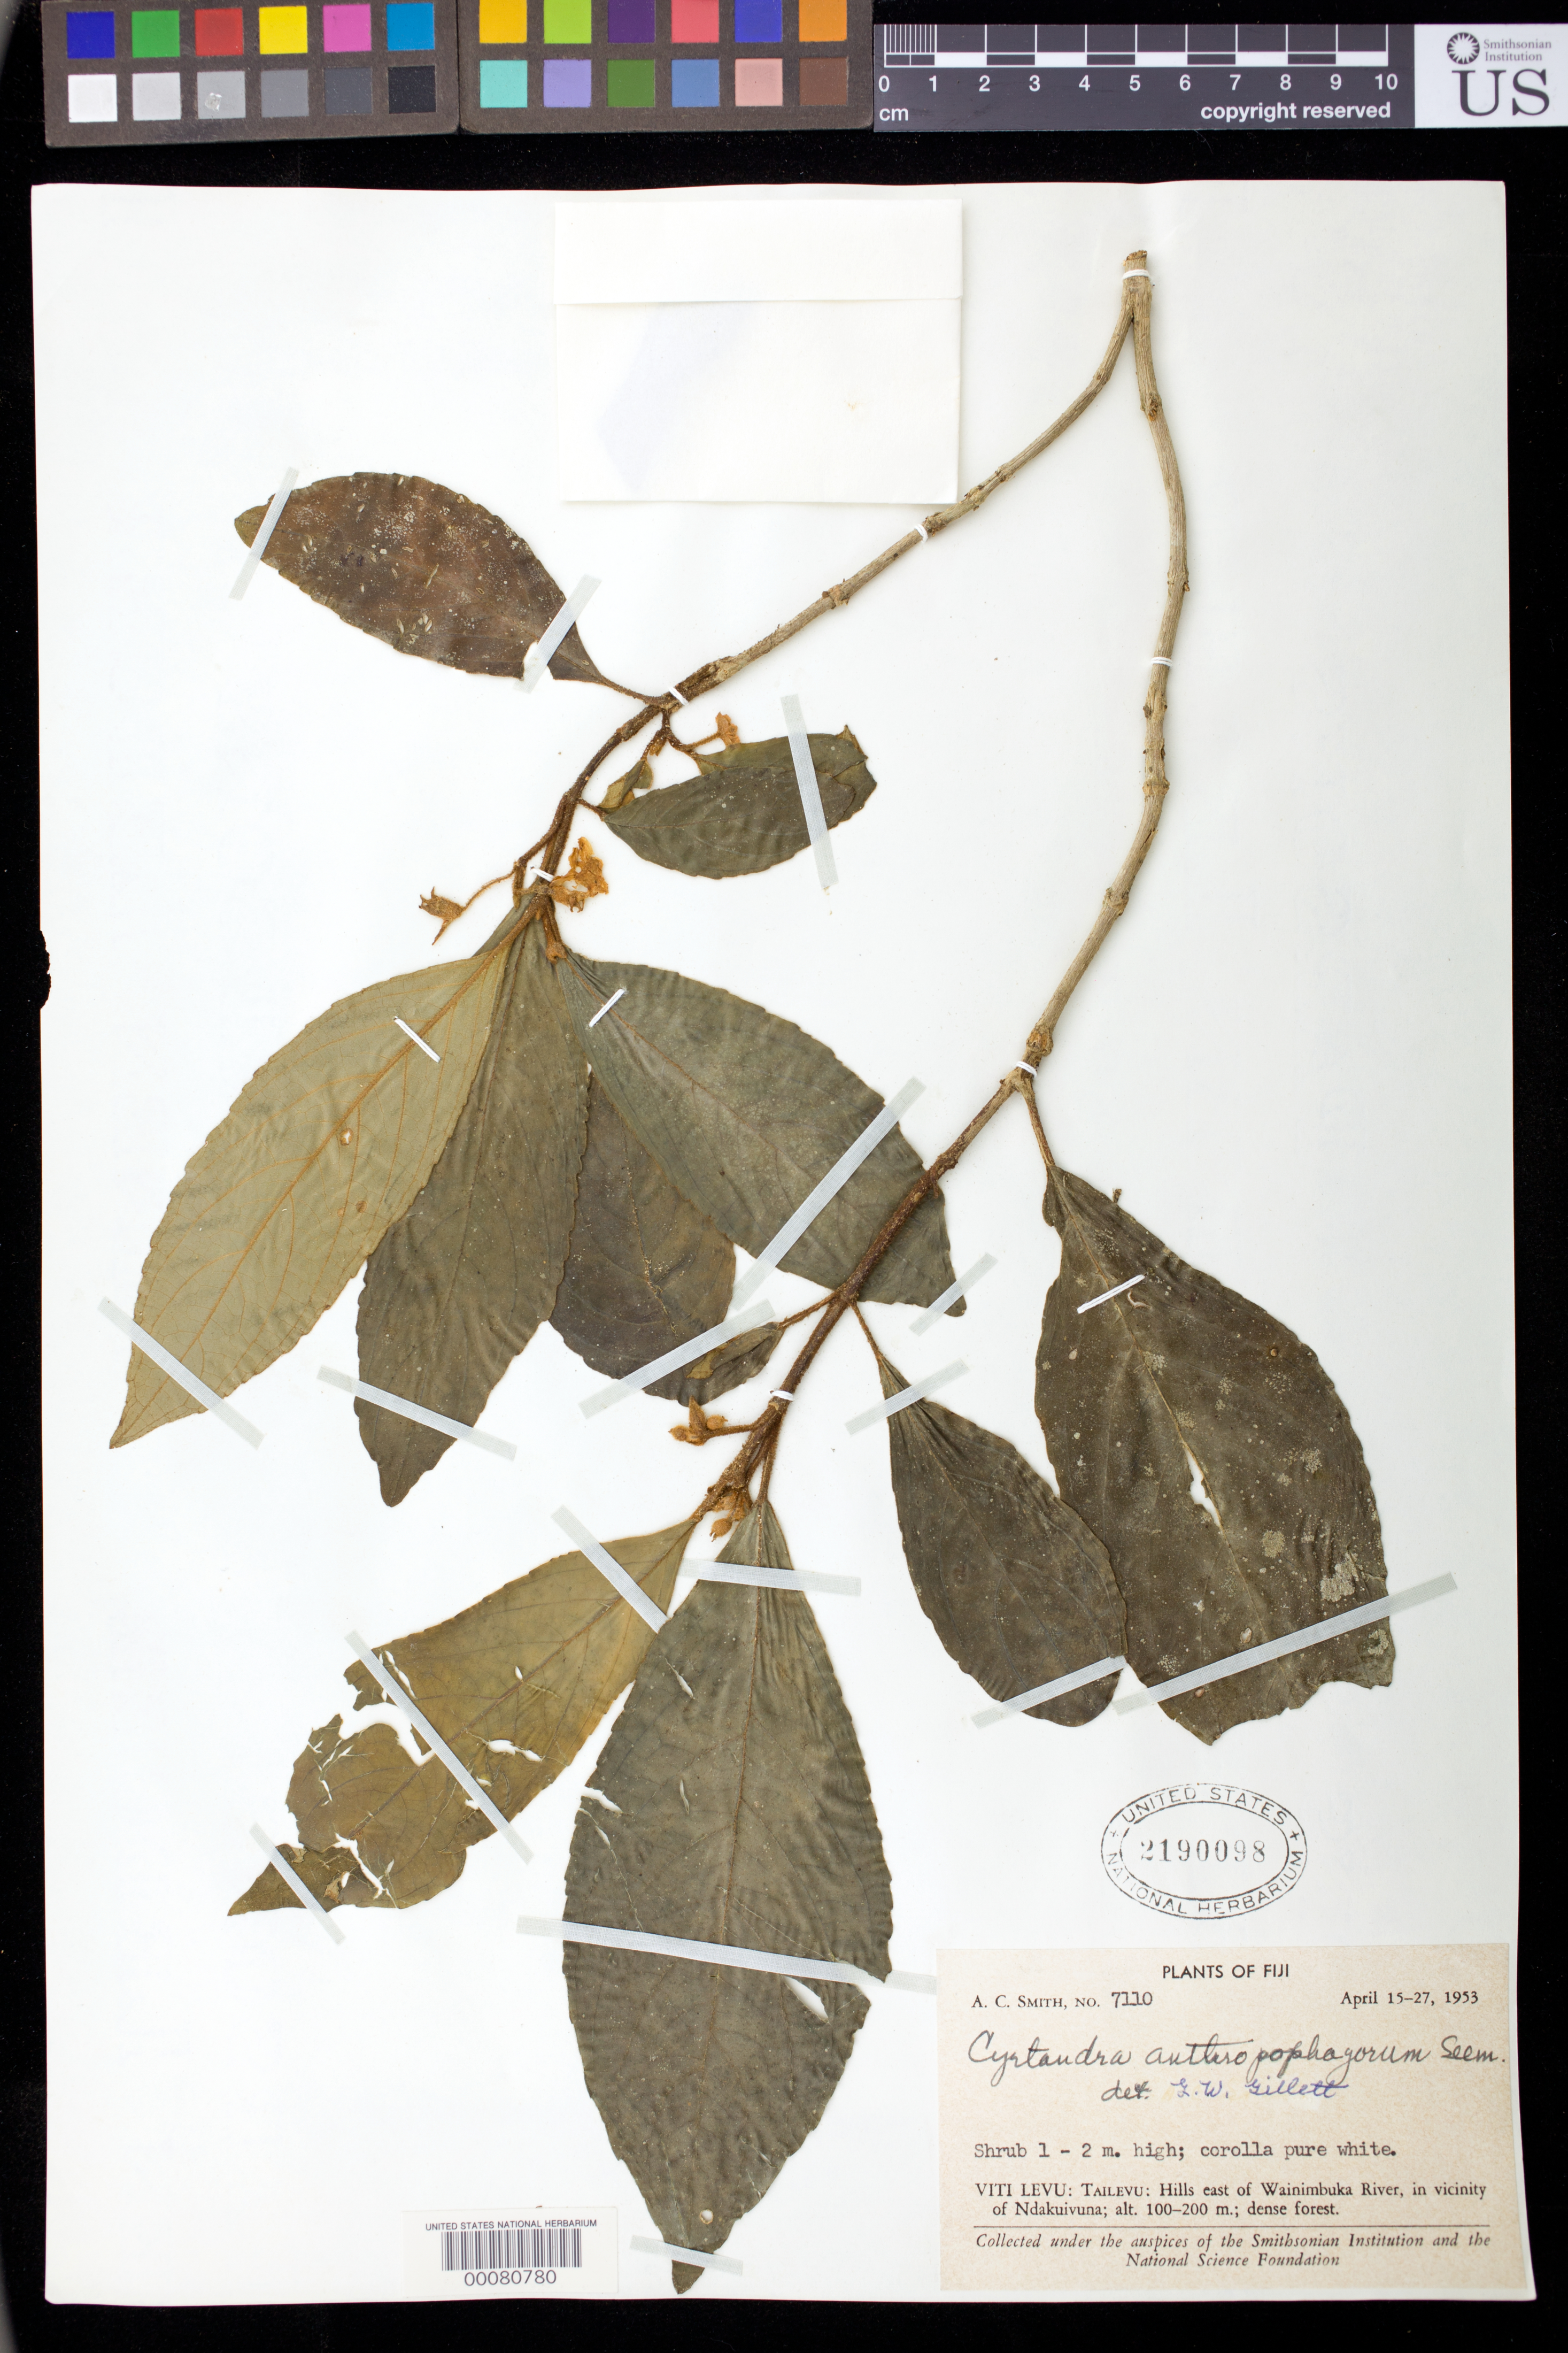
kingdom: Plantae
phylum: Tracheophyta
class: Magnoliopsida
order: Lamiales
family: Gesneriaceae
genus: Cyrtandra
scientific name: Cyrtandra anthropophagorum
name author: Seem. ex A. Gray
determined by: Gillett, G. W.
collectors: A. C. Smith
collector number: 7110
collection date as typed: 15-27 Apr 1953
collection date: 1953-04-15/1953-04-27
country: Fiji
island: Viti Levu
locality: Tailevu, hills e of wainimbuka river, in vicinity of ndakuivuna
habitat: Dense forest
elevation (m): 100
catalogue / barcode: US 2190098